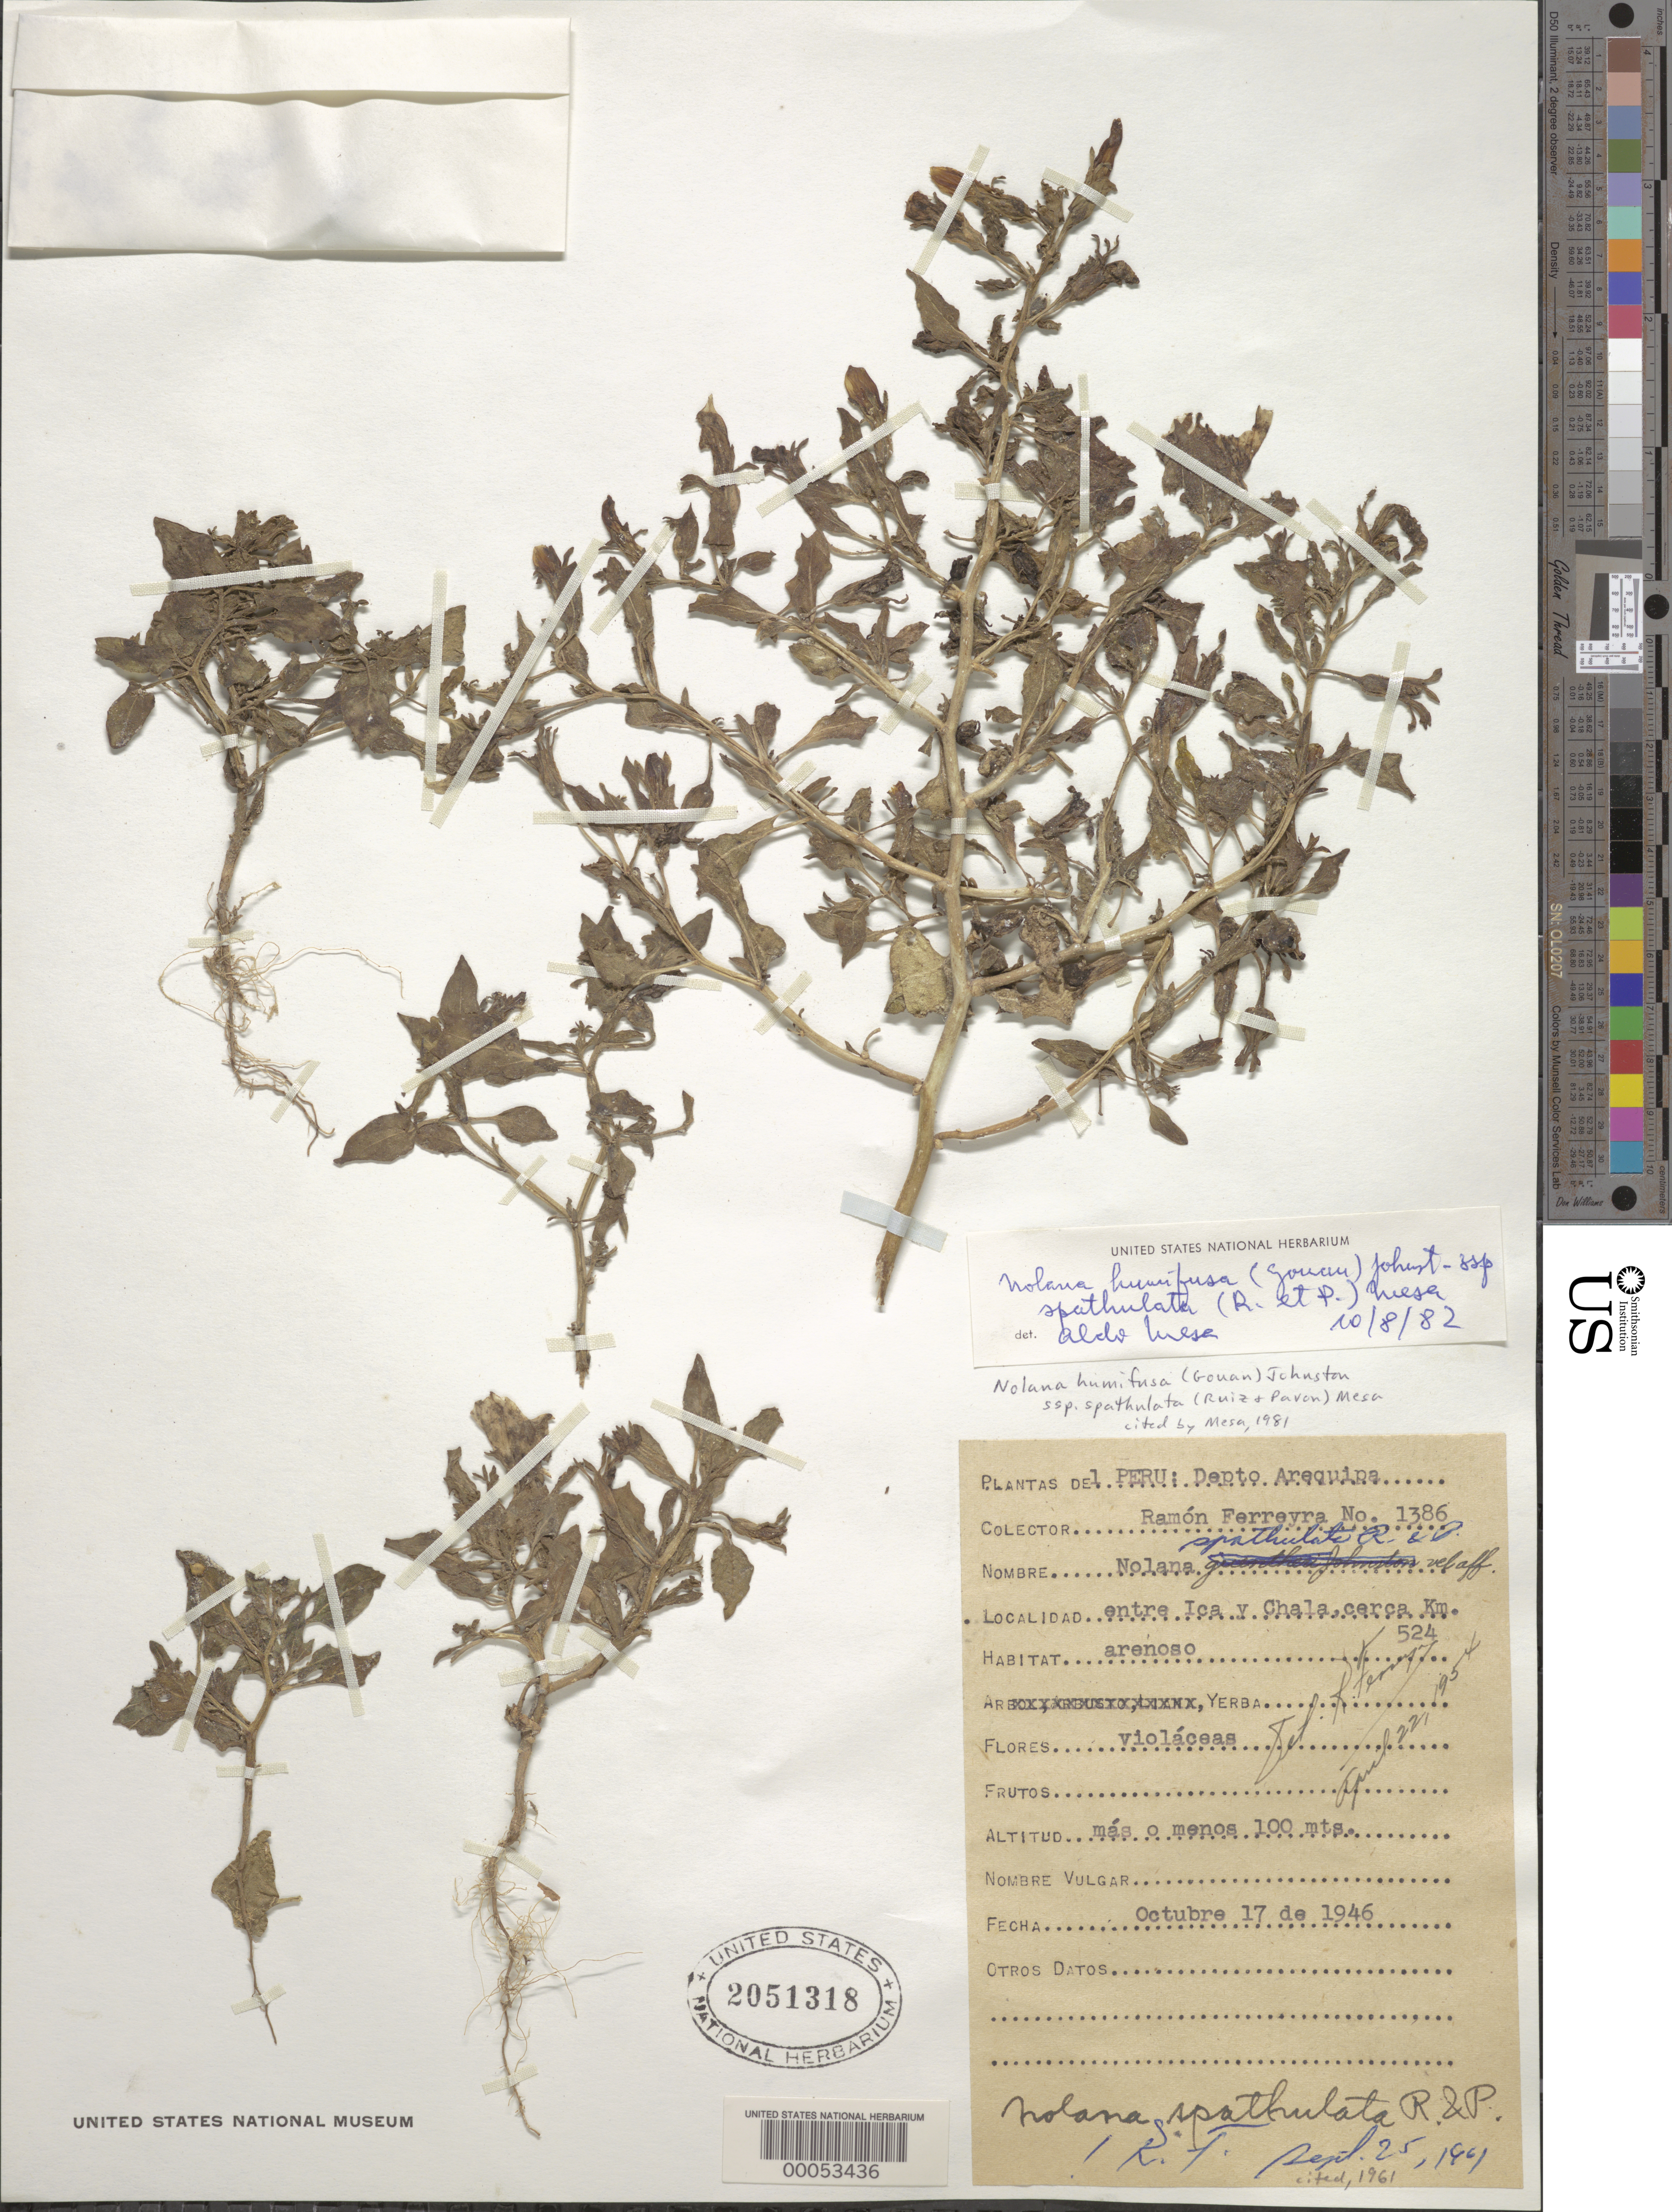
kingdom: Plantae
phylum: Tracheophyta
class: Magnoliopsida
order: Solanales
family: Solanaceae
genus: Nolana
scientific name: Nolana humifusa subsp. spathulata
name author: (Ruiz & Pav.) Mesa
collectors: R. A. Ferreyra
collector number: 1386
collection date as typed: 17 Oct 1946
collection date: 1946-10-17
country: Peru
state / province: Arequipa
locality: between Ica and Chala, cerca km 524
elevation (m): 100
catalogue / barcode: US 2051318